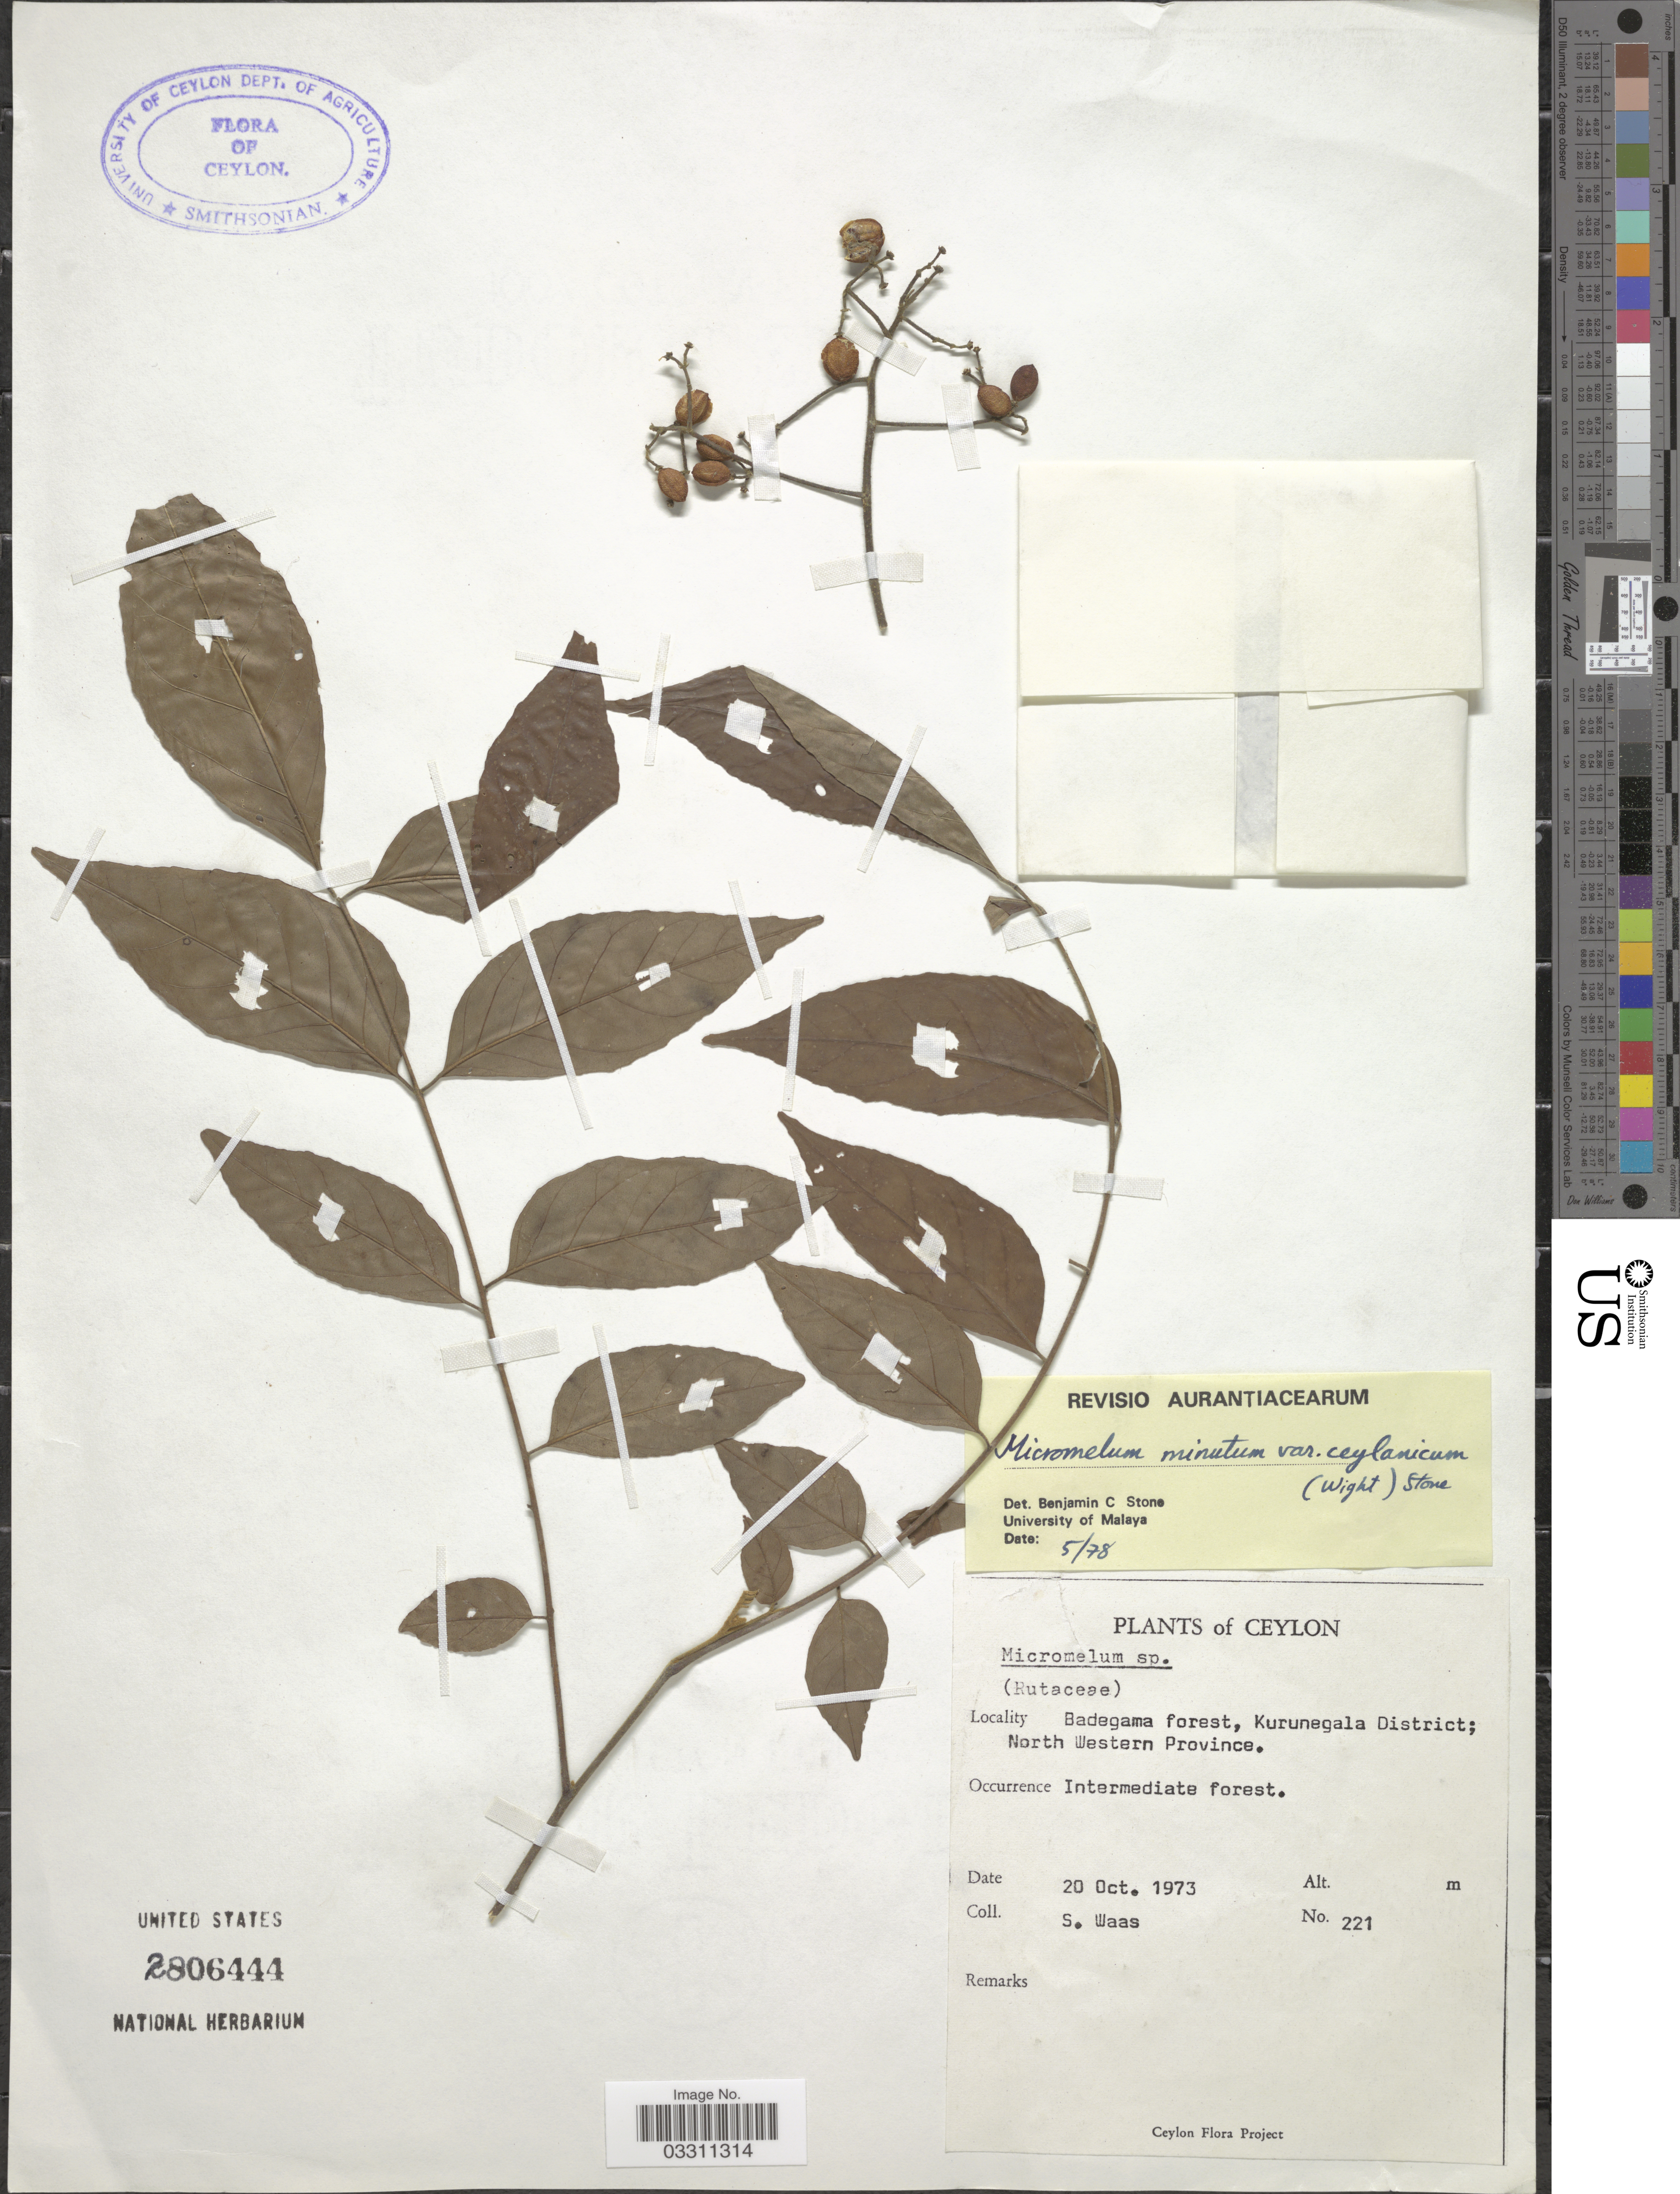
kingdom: Plantae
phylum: Tracheophyta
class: Magnoliopsida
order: Sapindales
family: Rutaceae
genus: Micromelum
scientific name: Micromelum minutum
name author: (G. Forst.) Wight & Arn.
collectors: S. Waas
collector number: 221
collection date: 1973-10-20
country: Sri Lanka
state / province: North Western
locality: Ceylon. Badegama forest, Kurunegala District.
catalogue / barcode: US 2806444